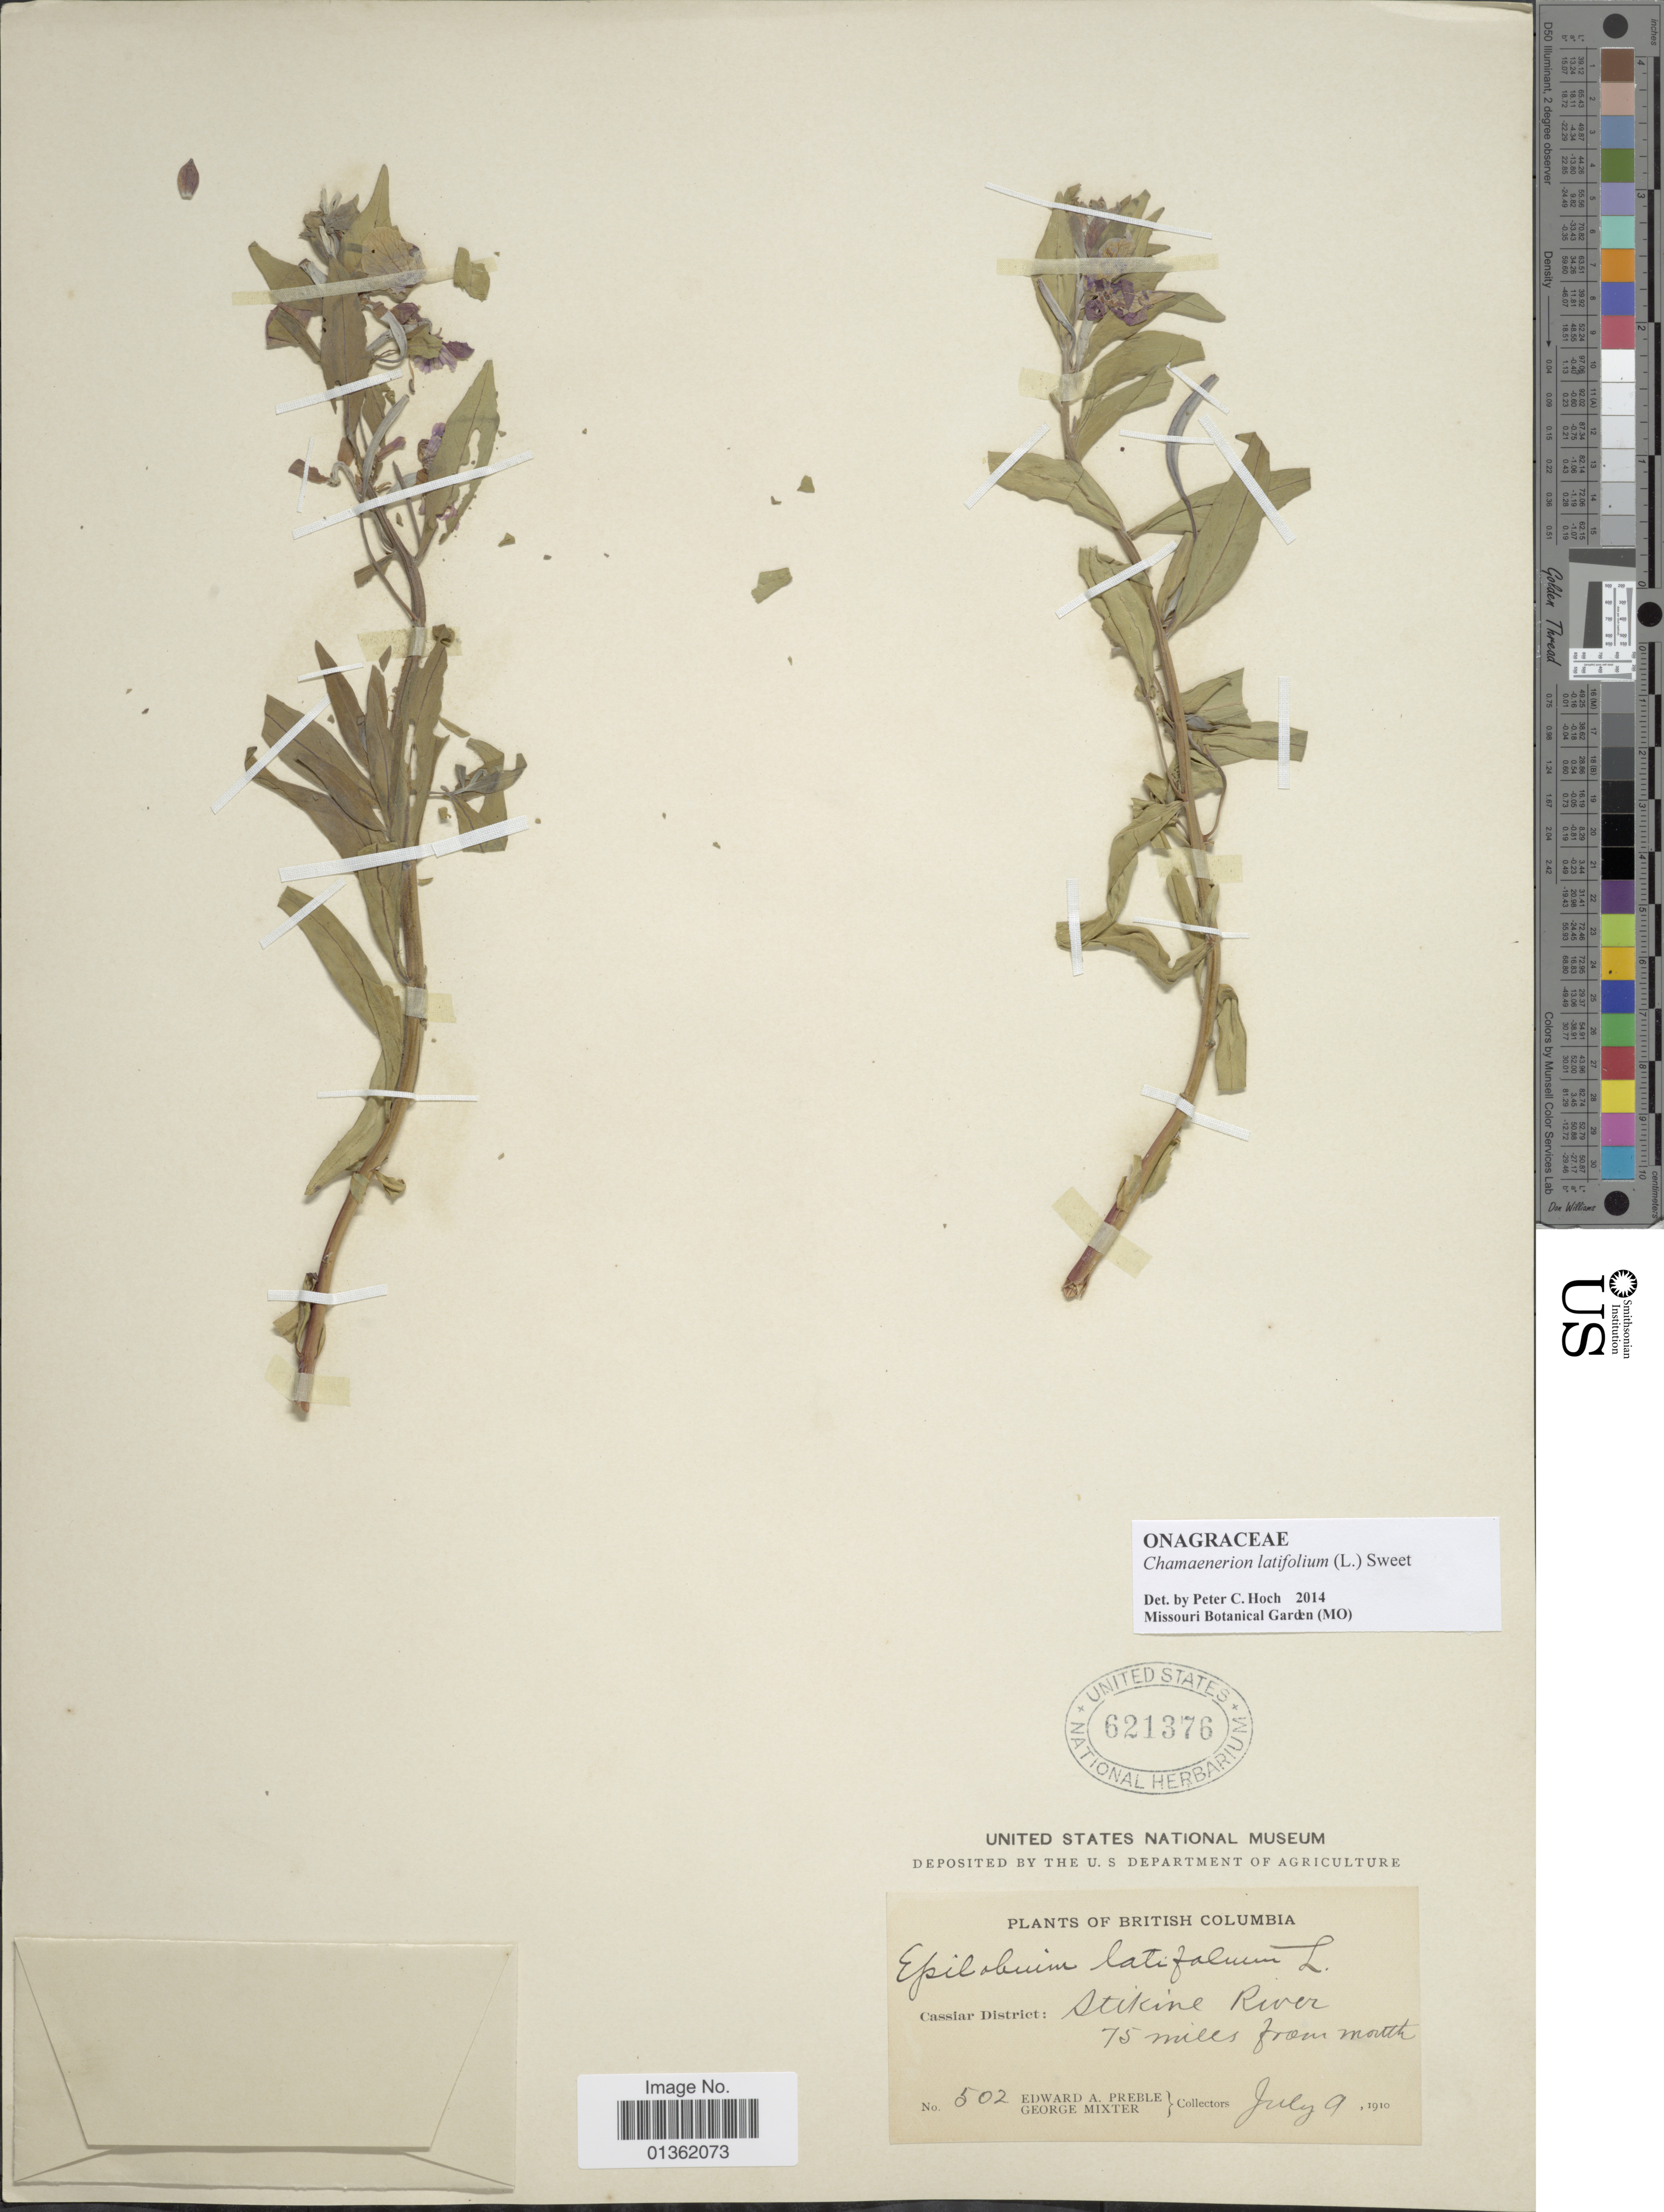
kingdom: Plantae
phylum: Tracheophyta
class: Magnoliopsida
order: Myrtales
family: Onagraceae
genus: Chamaenerion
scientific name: Chamaenerion latifolium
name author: (L.) Th. Fr. & Lange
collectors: E. Preble & G. Mixter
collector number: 502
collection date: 1910-07-09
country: Canada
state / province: British Columbia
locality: Cassiar District: Stikine River 75 miles from mouth.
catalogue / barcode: US 621376